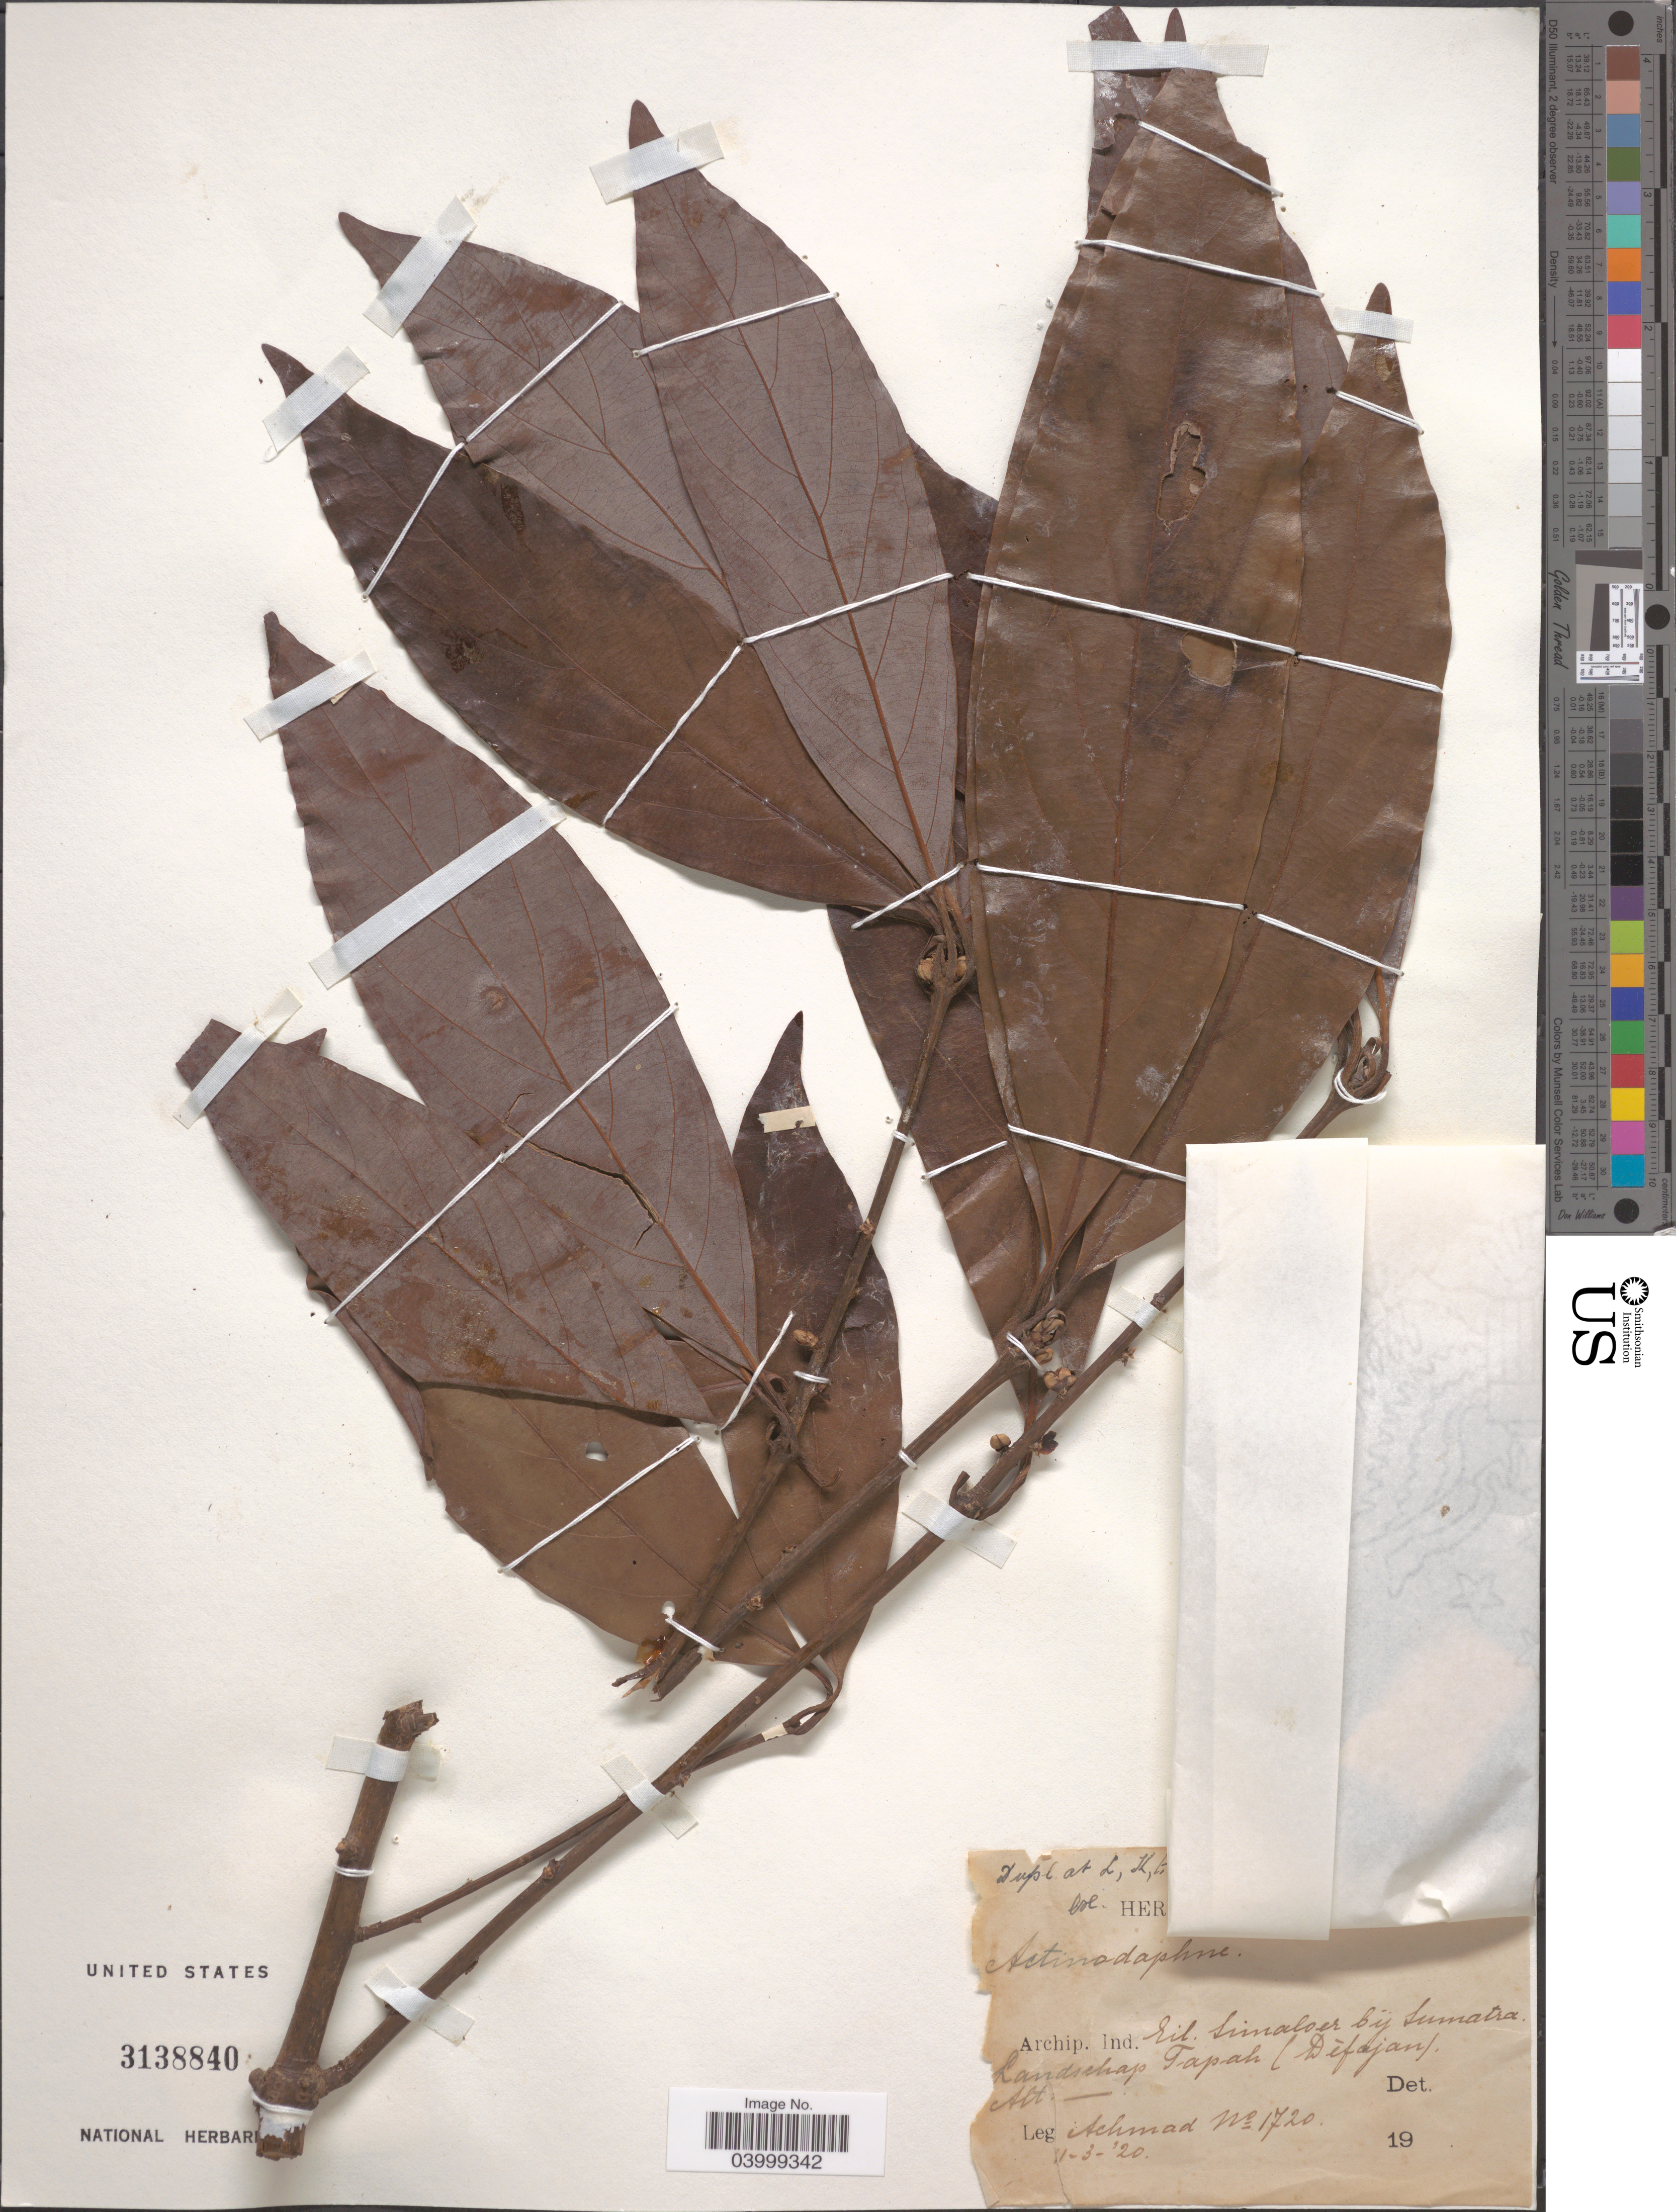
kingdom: Plantae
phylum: Tracheophyta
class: Magnoliopsida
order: Laurales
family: Lauraceae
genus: Actinodaphne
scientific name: Actinodaphne sp.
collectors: -- Achmad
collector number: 1720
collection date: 1920-03-11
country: Indonesia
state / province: Sumatra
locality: Archip. Ind. Eil. Simaloer bij Sumatra Landschap Tapah (Defajan).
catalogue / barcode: US 3138840